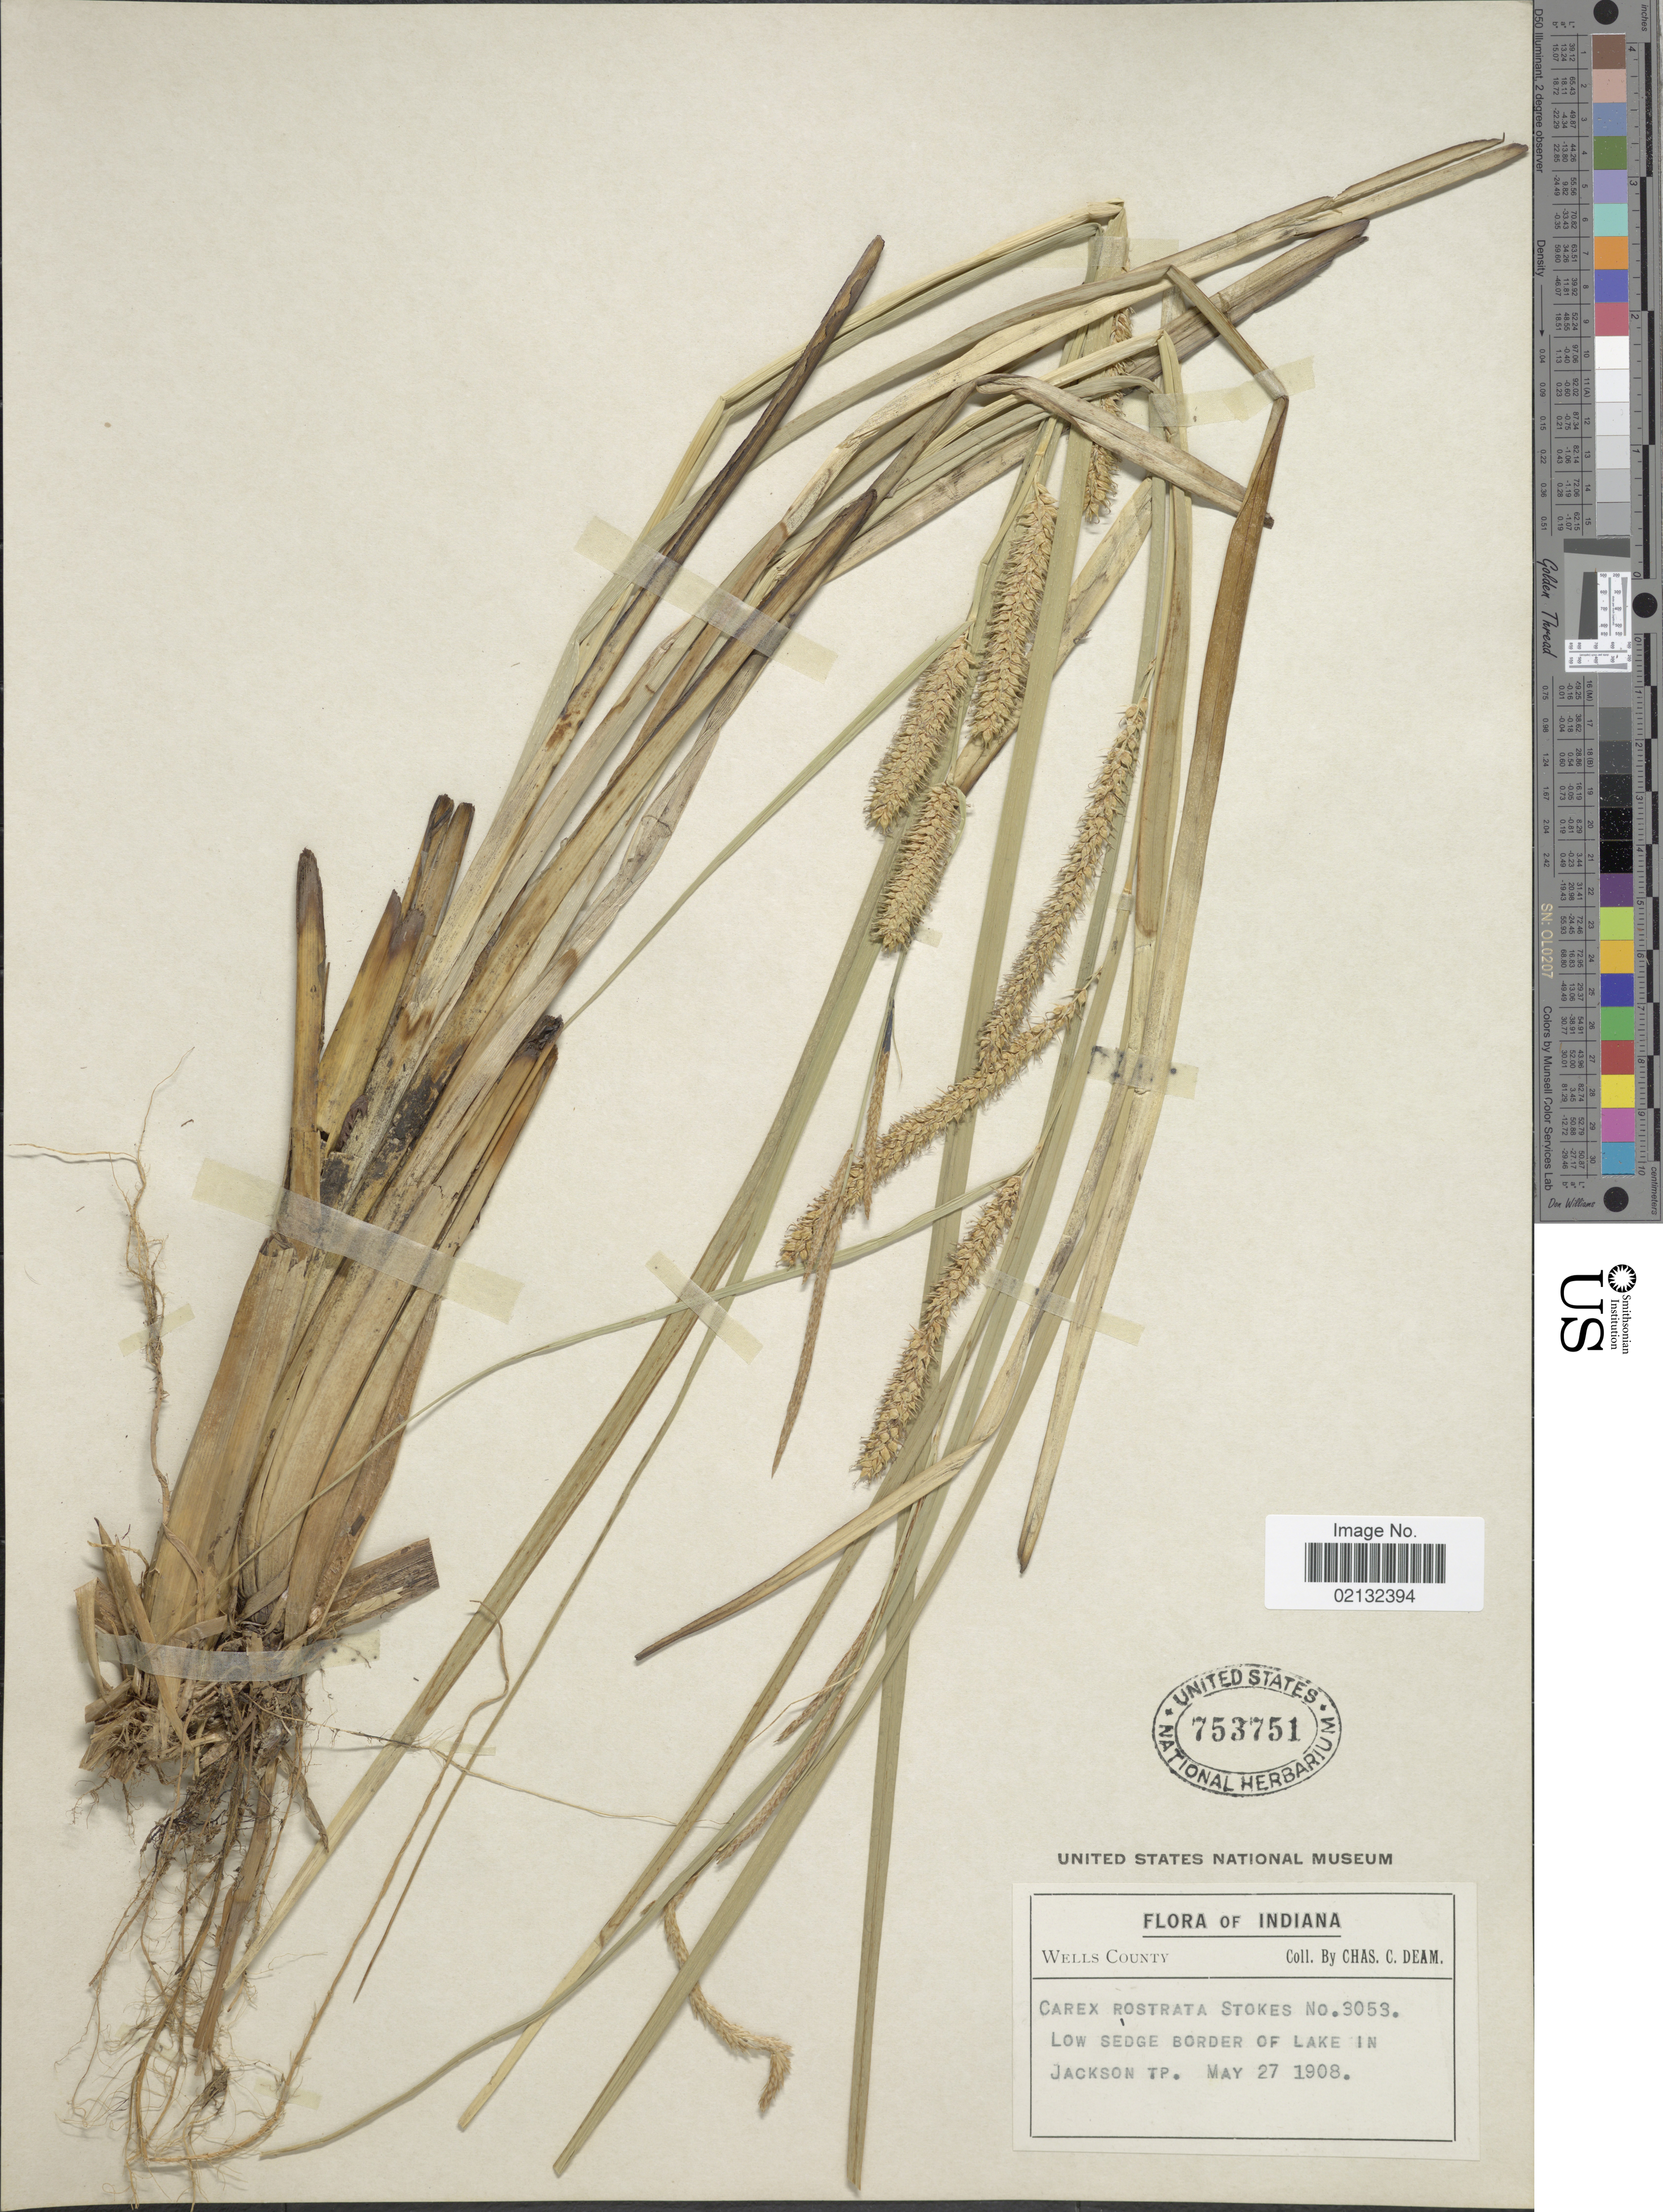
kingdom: Plantae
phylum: Tracheophyta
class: Liliopsida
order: Poales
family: Cyperaceae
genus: Carex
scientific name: Carex rostrata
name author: Stokes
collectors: C. C. Deam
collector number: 3053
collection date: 1908-05-27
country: United States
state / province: Idaho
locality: Low sedge border of lake in Jackson Tp., Wells Co.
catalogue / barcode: US 753751